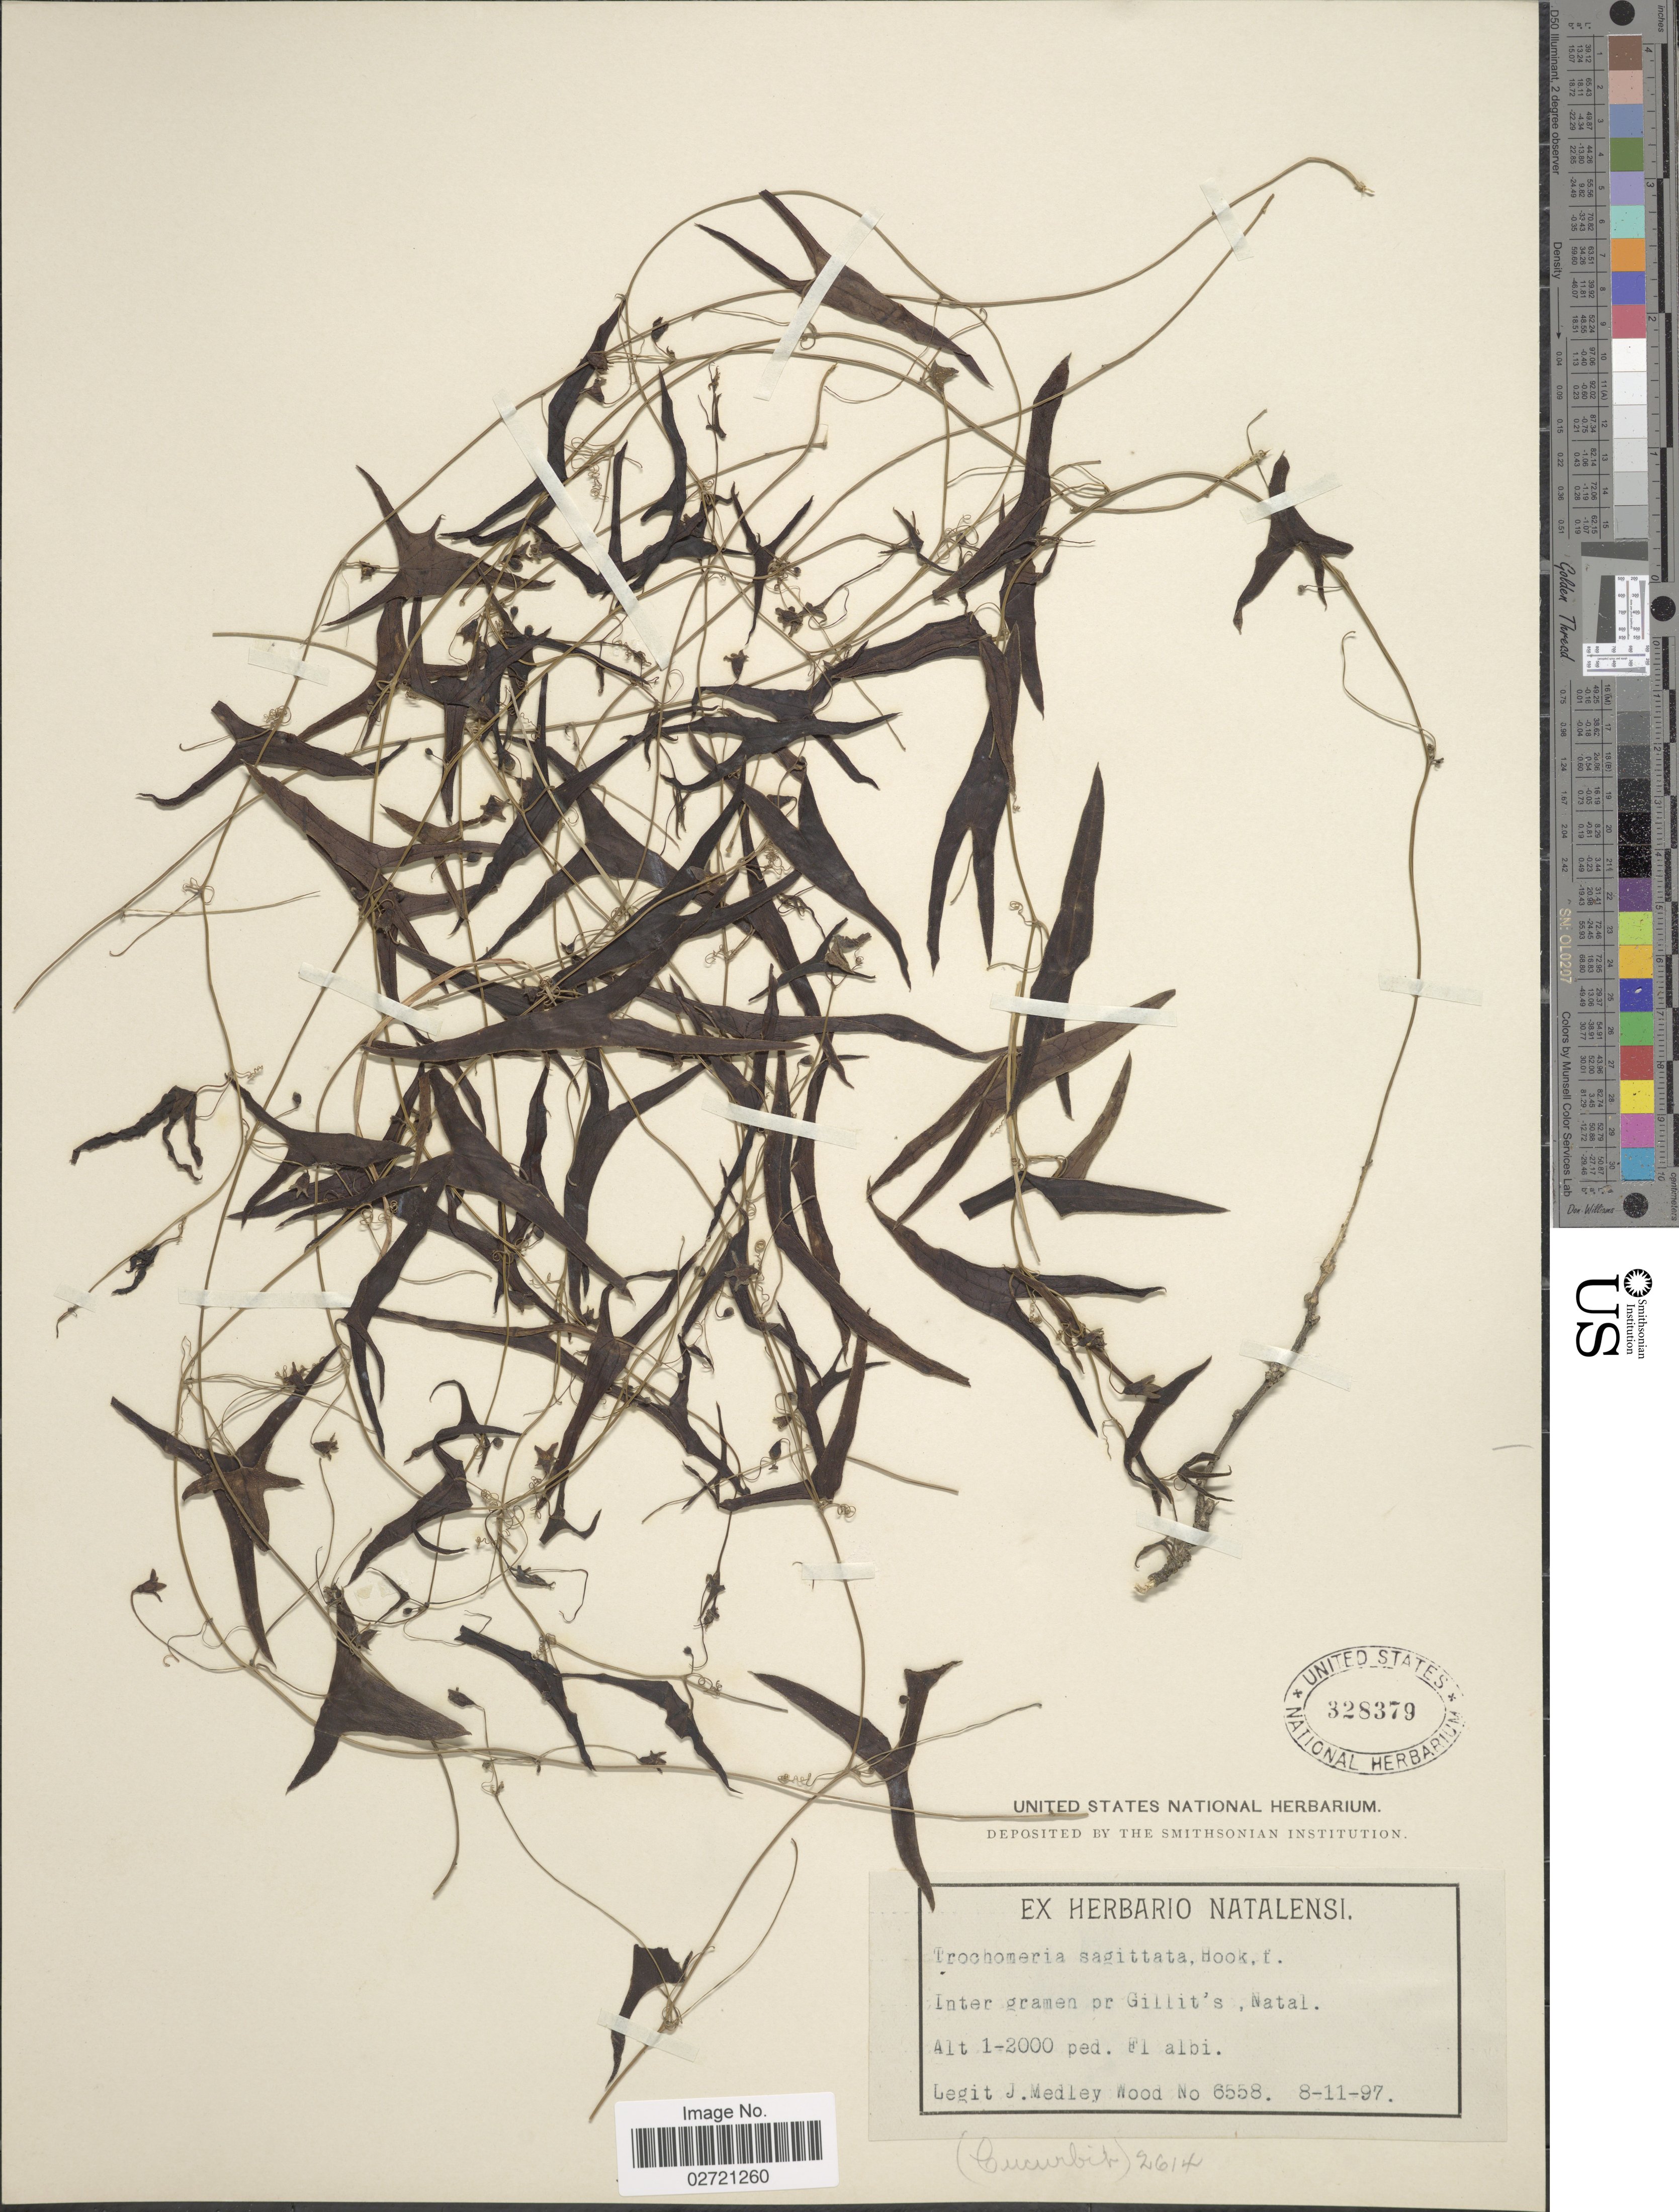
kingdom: Plantae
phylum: Tracheophyta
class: Magnoliopsida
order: Cucurbitales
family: Cucurbitaceae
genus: Trochomeria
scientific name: Trochomeria sagittata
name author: Cogn.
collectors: J. Medley Wood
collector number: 6558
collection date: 1897-11-08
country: South Africa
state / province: KwaZulu-Natal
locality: Inter gramen pr Gillit's, Natal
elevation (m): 305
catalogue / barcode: US 328379